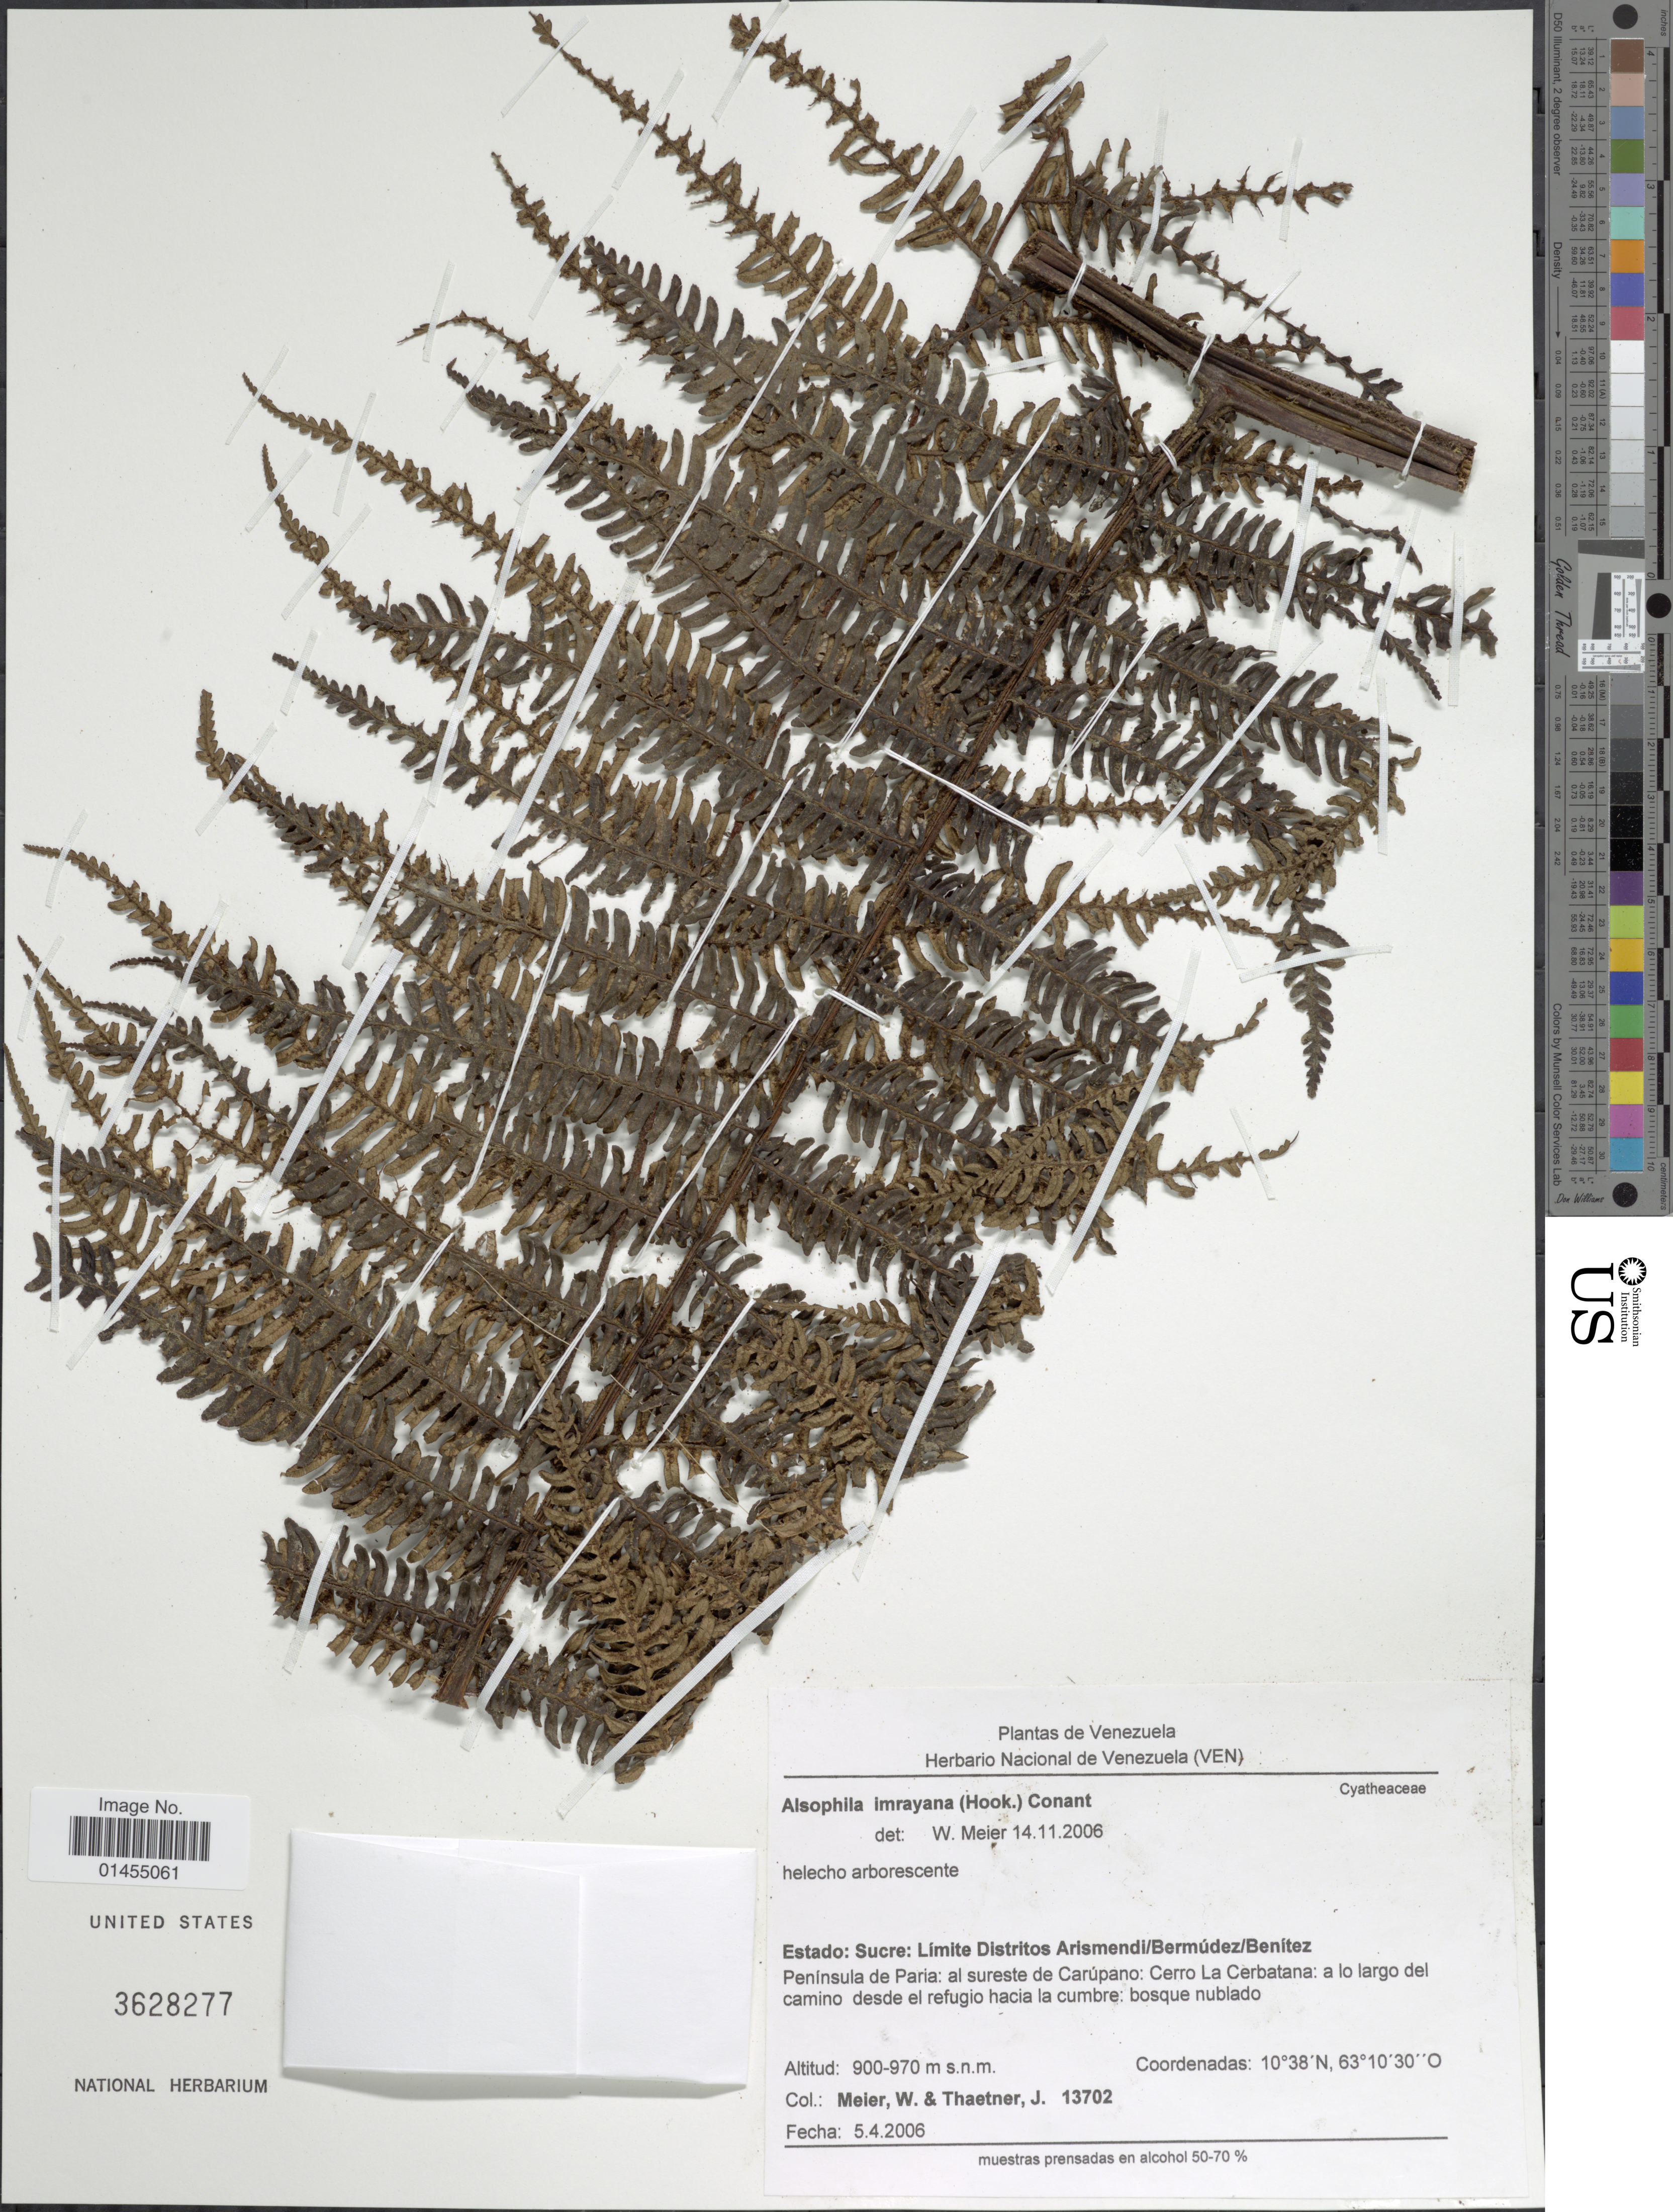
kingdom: Plantae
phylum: Tracheophyta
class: Polypodiopsida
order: Cyatheales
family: Cyatheaceae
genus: Alsophila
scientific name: Alsophila imrayana var. basilaris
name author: (Christ) Lellinger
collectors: W. Meier & J. Thaetner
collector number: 13702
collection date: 2006-04-05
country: Venezuela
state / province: Sucre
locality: Limite Distritos Arismendi/Bermúdez/Benitez. Peninsula de Paria: al sureste de Carupano: Cerro La Cerbatana: a lo largo del camino desde el refugio hacia la cumbre: bosque nublado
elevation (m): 900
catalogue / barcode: US 3628277